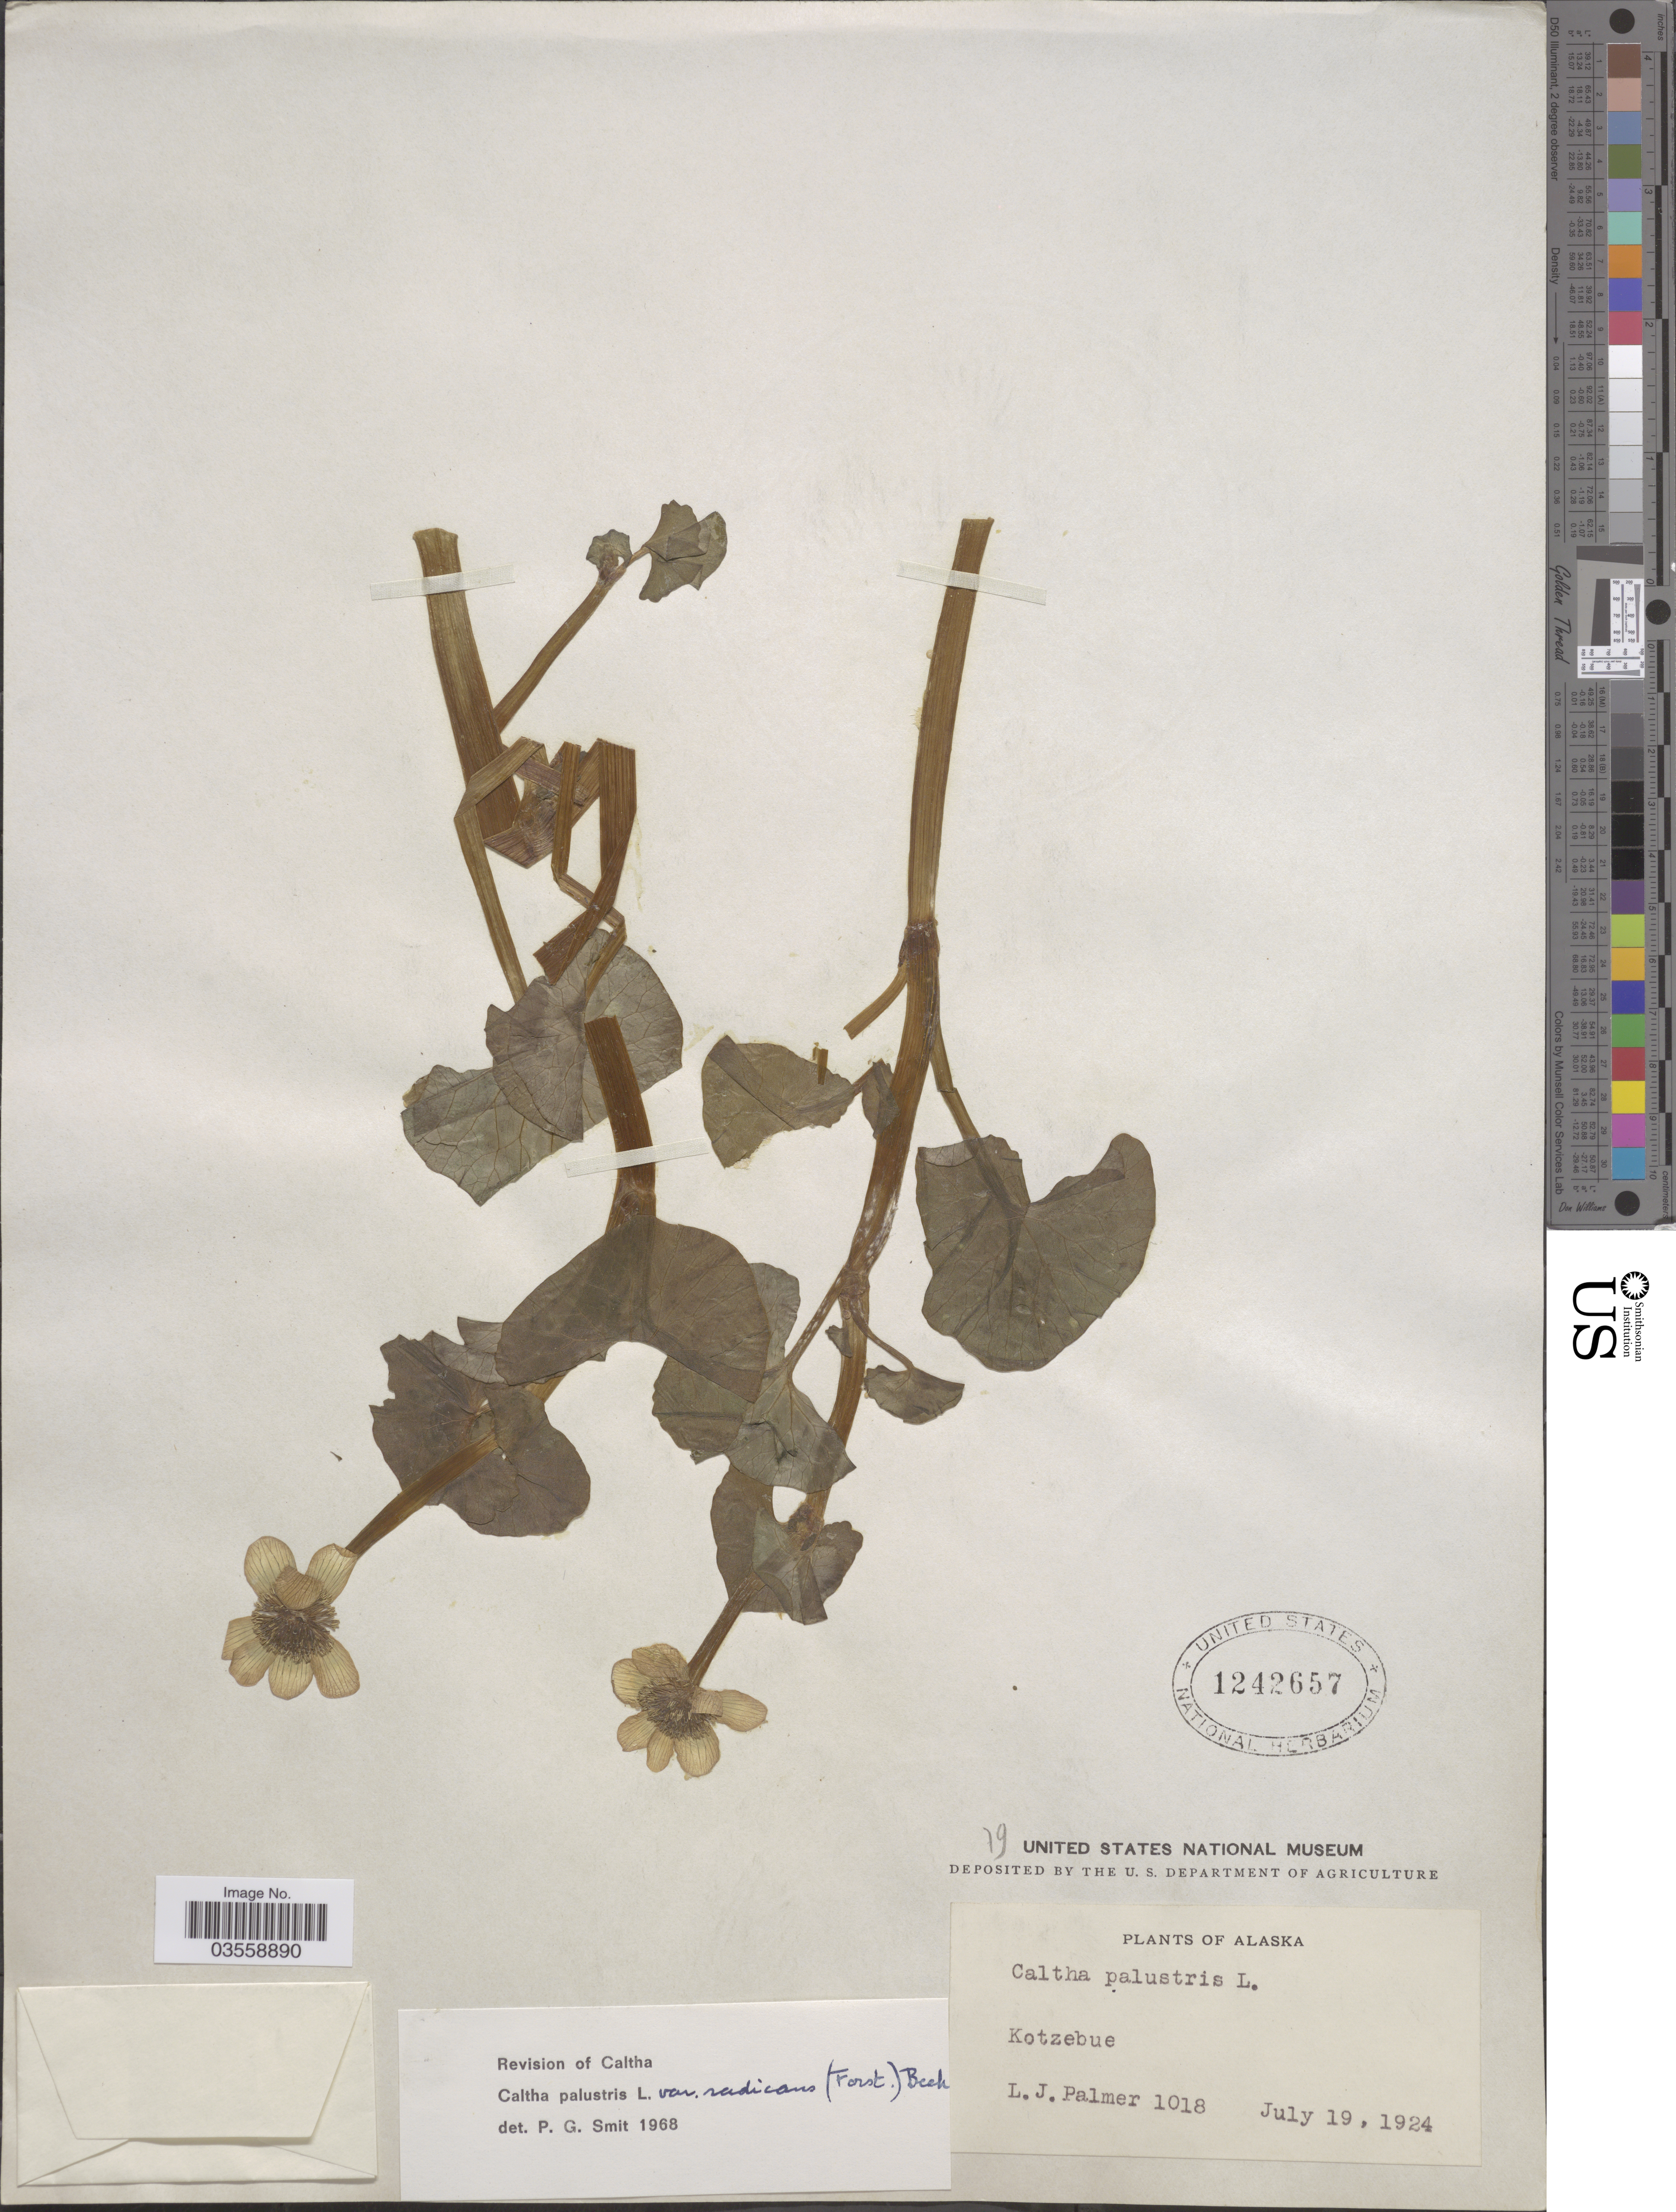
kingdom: Plantae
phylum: Tracheophyta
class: Magnoliopsida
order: Ranunculales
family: Ranunculaceae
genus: Caltha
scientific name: Caltha palustris var. radicans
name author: (T.F. Forst) Beck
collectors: L. J. Palmer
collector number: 1018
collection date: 1924-07-19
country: United States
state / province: Alaska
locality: Kotzebue.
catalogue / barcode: US 1242657